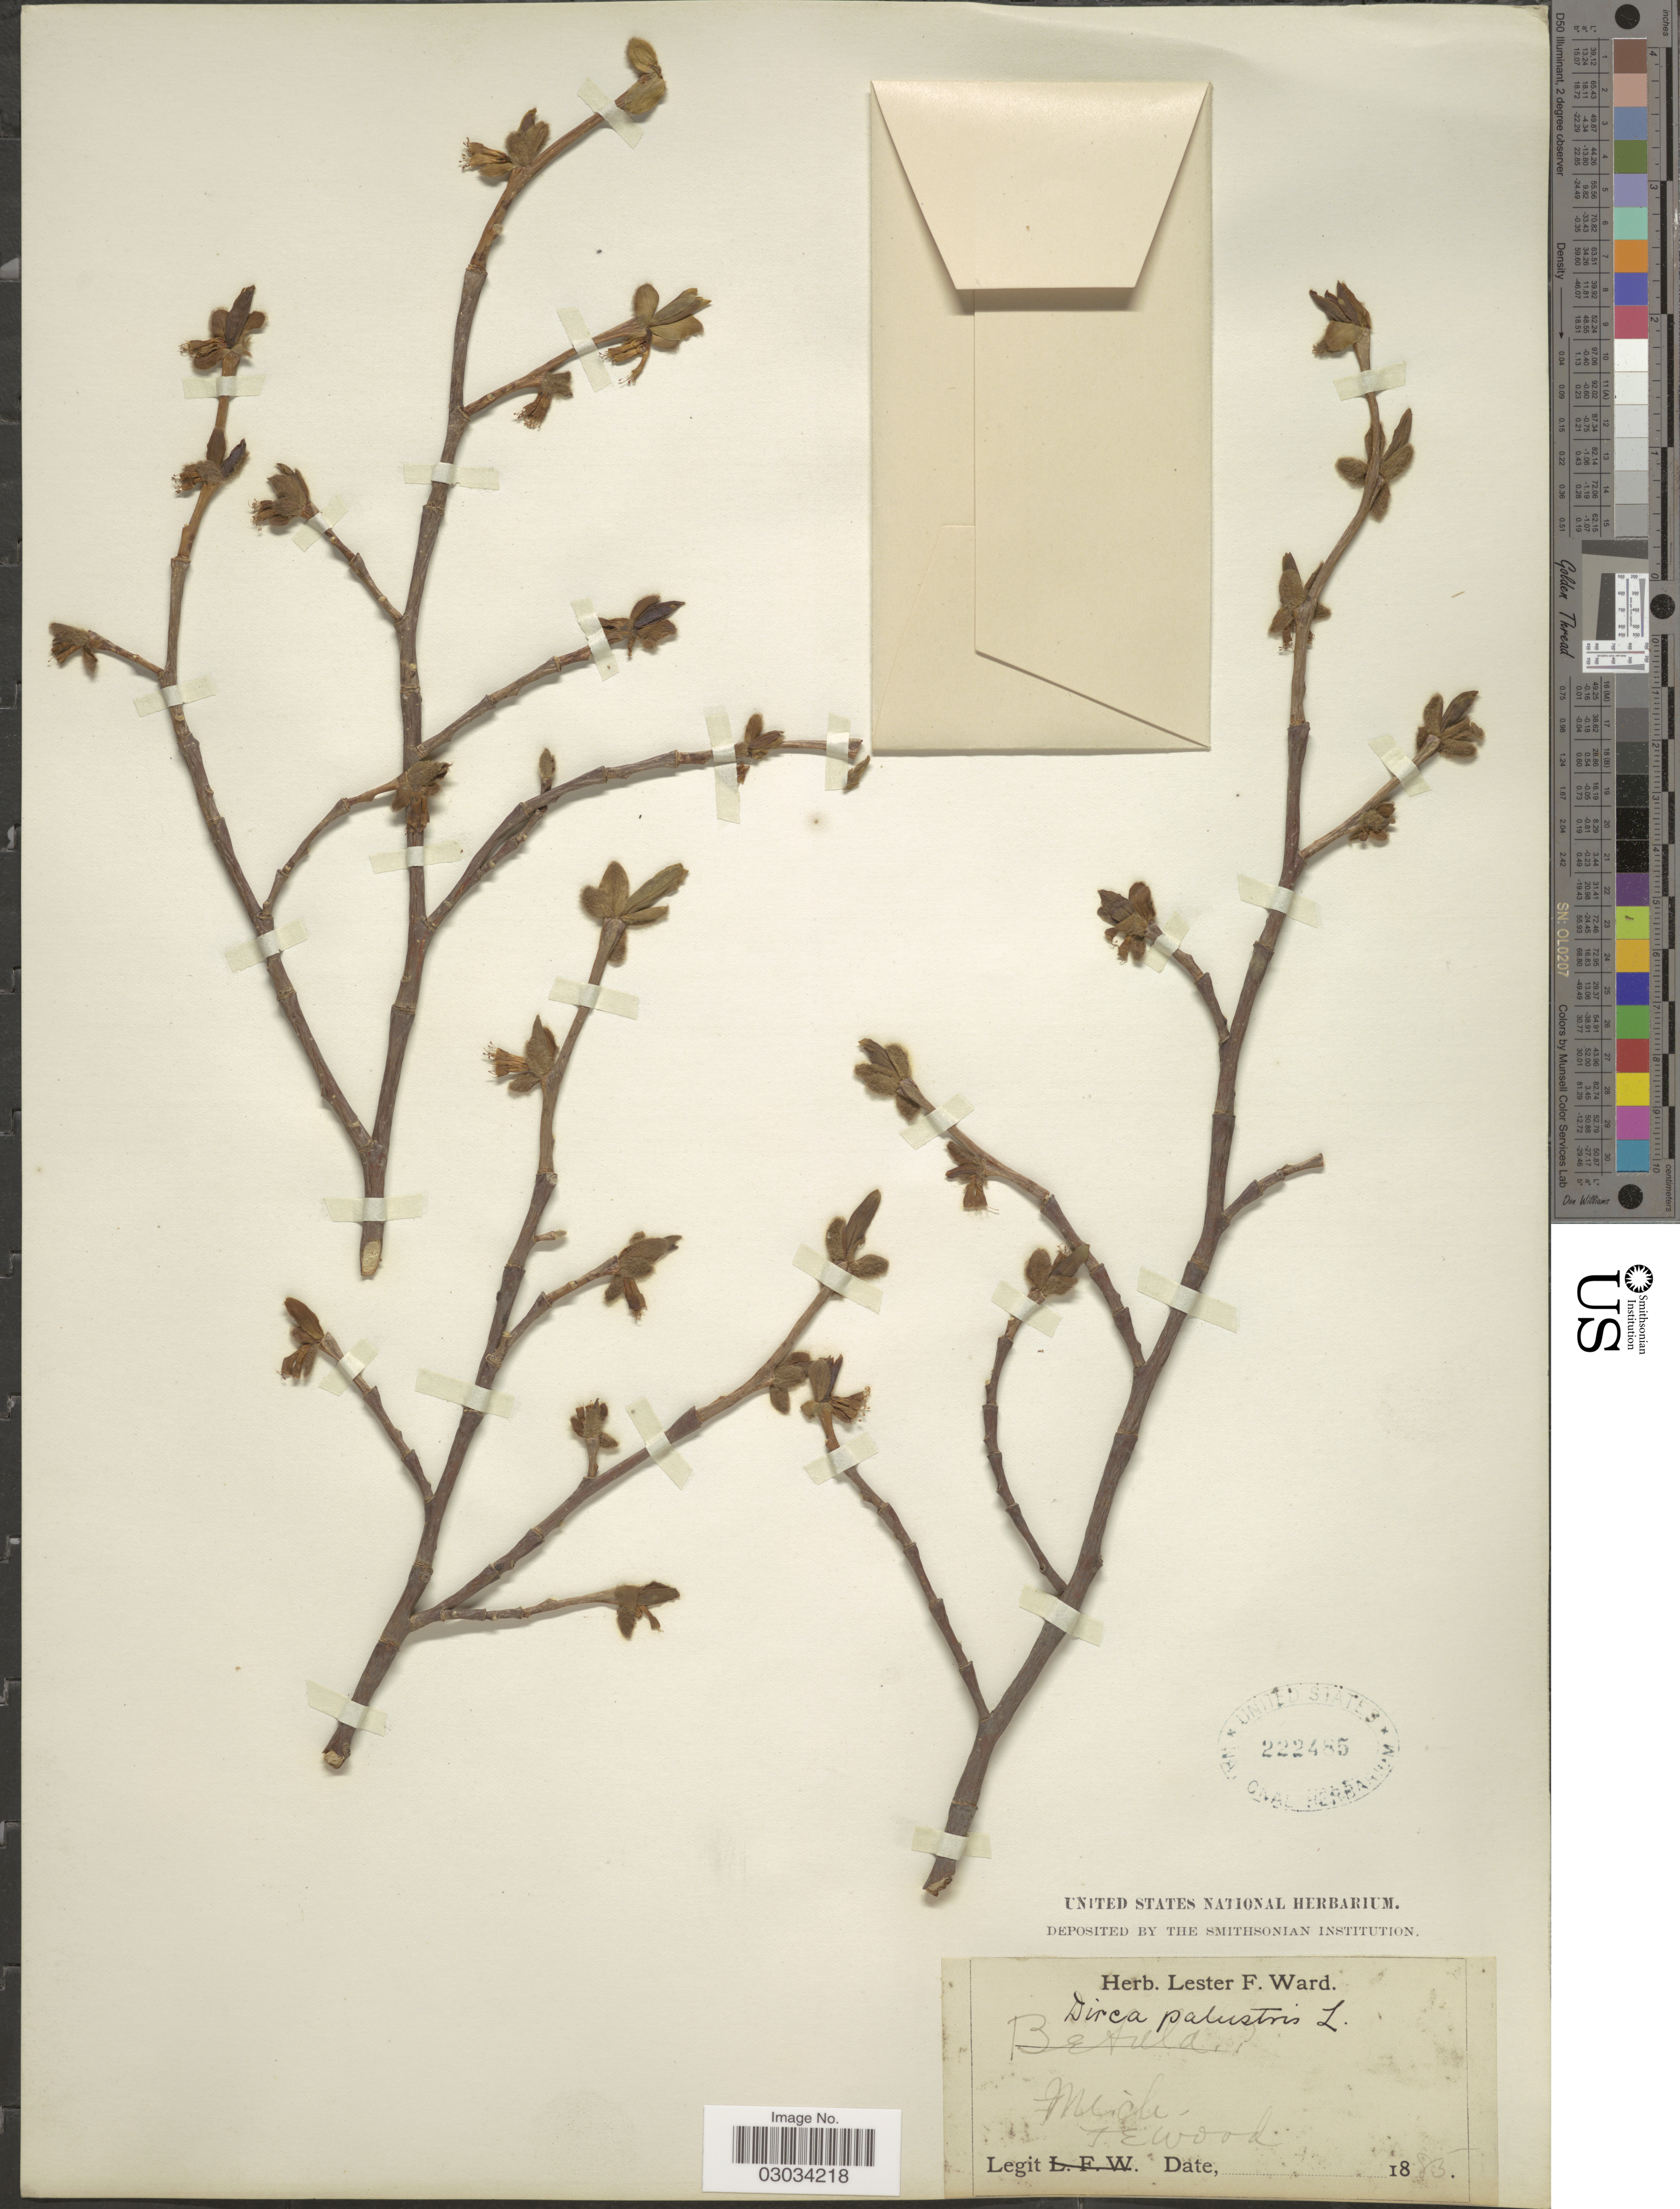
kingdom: Plantae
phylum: Tracheophyta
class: Magnoliopsida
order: Malvales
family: Thymelaeaceae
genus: Dirca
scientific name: Dirca palustris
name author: L.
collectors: F. Wood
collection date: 1885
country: United States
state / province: Michigan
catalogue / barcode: US 222485